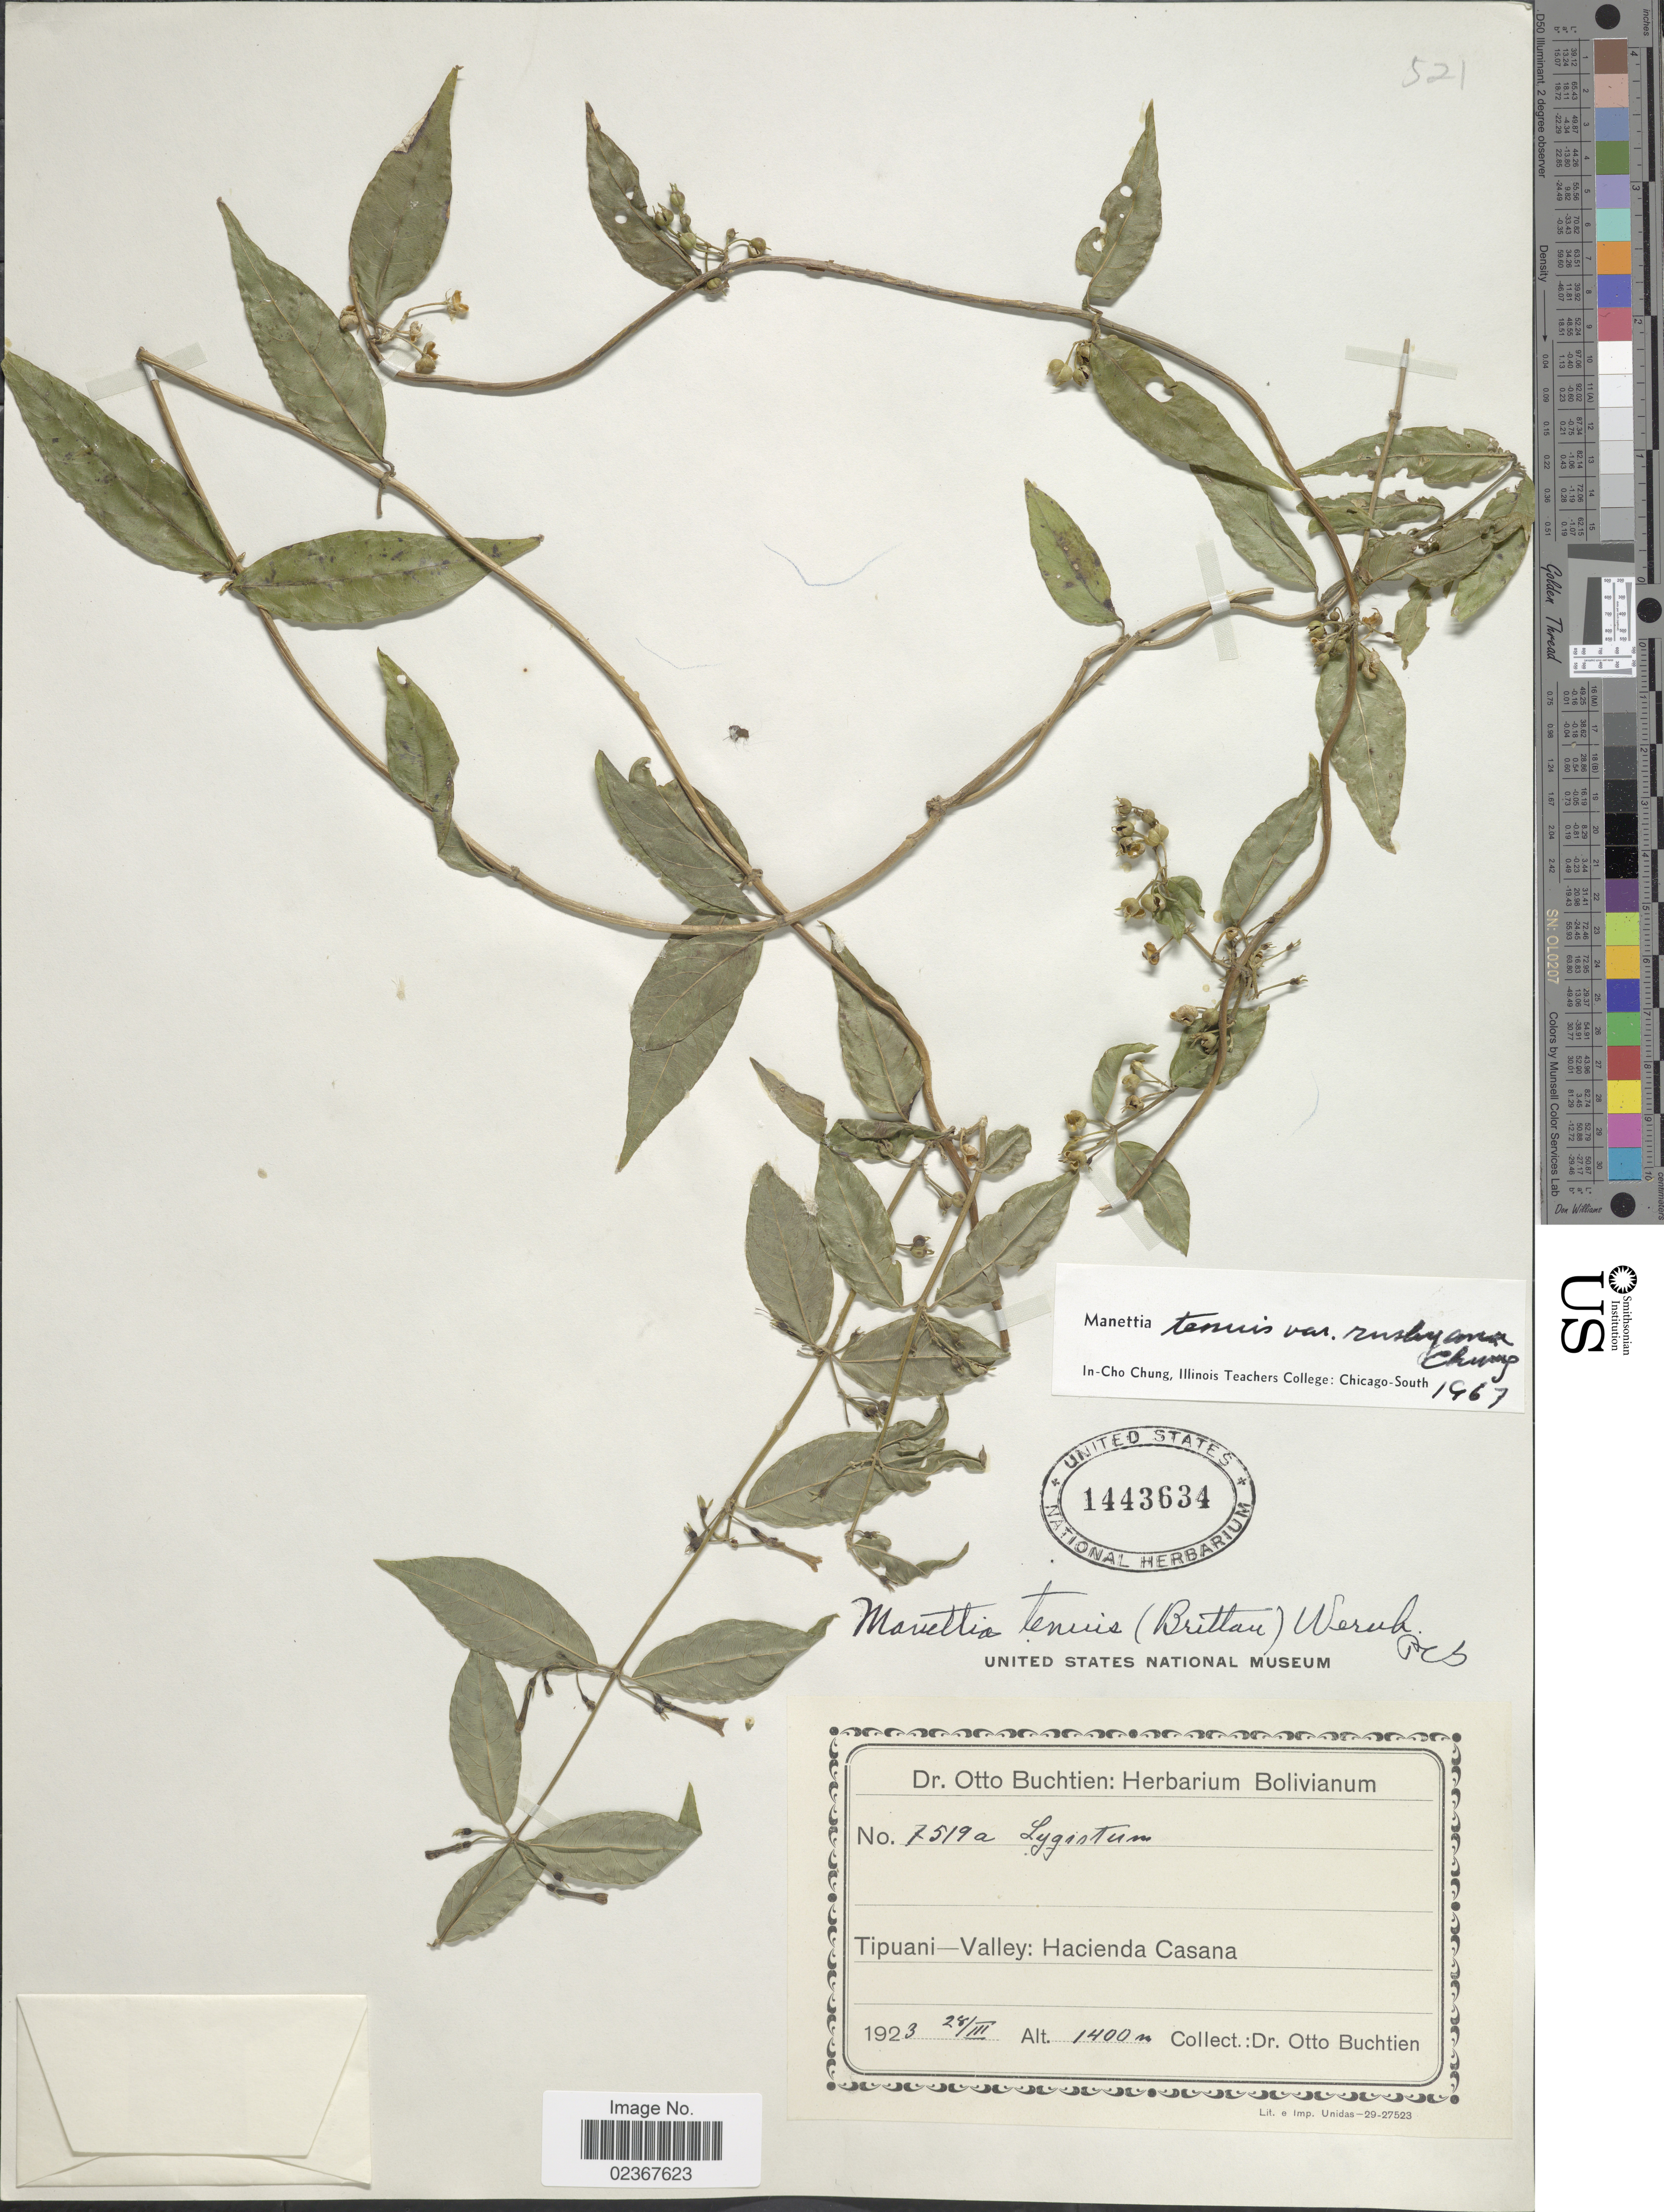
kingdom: Plantae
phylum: Tracheophyta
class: Magnoliopsida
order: Gentianales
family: Rubiaceae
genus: Manettia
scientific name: Manettia tenuis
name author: (Britton ex Rusby) Wernham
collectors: O. Buchtien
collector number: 7519a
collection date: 1923-03-28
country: Bolivia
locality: Tipuani-Valley: Hacienda Casana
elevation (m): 1400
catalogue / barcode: US 1443634